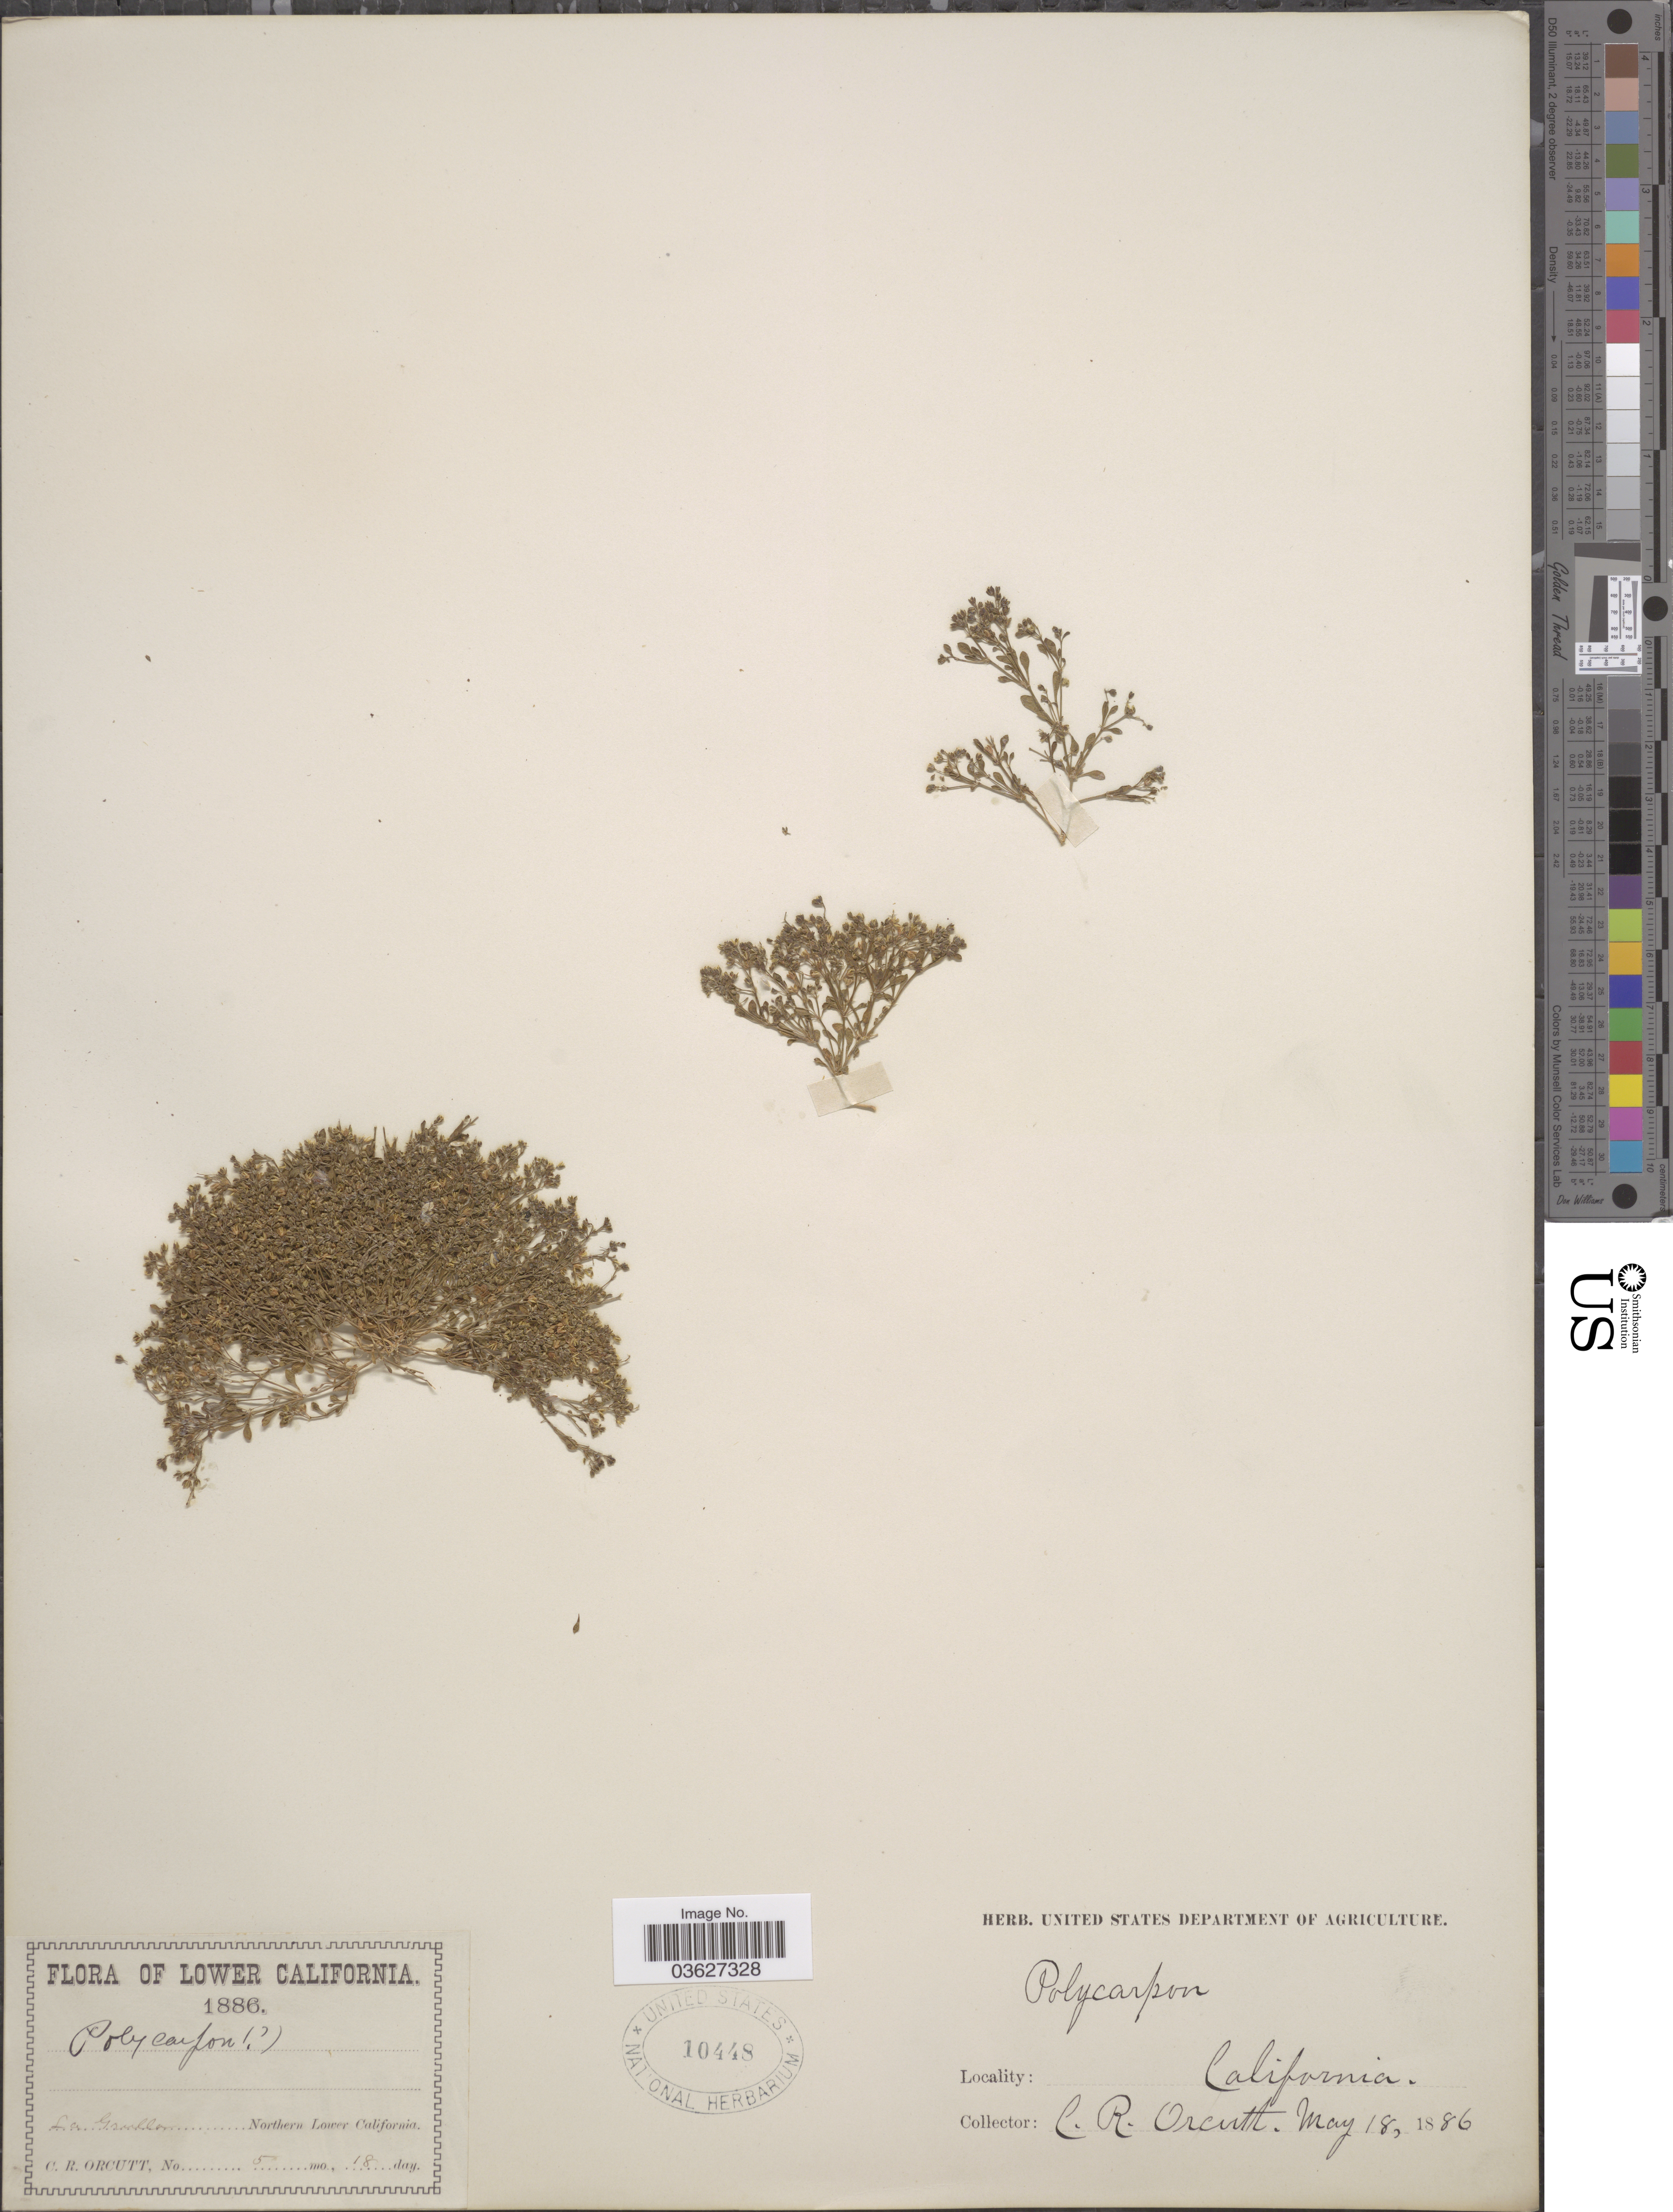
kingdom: Plantae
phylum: Tracheophyta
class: Magnoliopsida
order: Caryophyllales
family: Caryophyllaceae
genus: Polycarpon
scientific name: Polycarpon depressum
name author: Nutt.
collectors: C. R. Orcutt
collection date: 1886-05-18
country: Mexico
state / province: Baja California Norte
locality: Lower California. La Grulla. Northern Lower California.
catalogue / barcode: US 10448